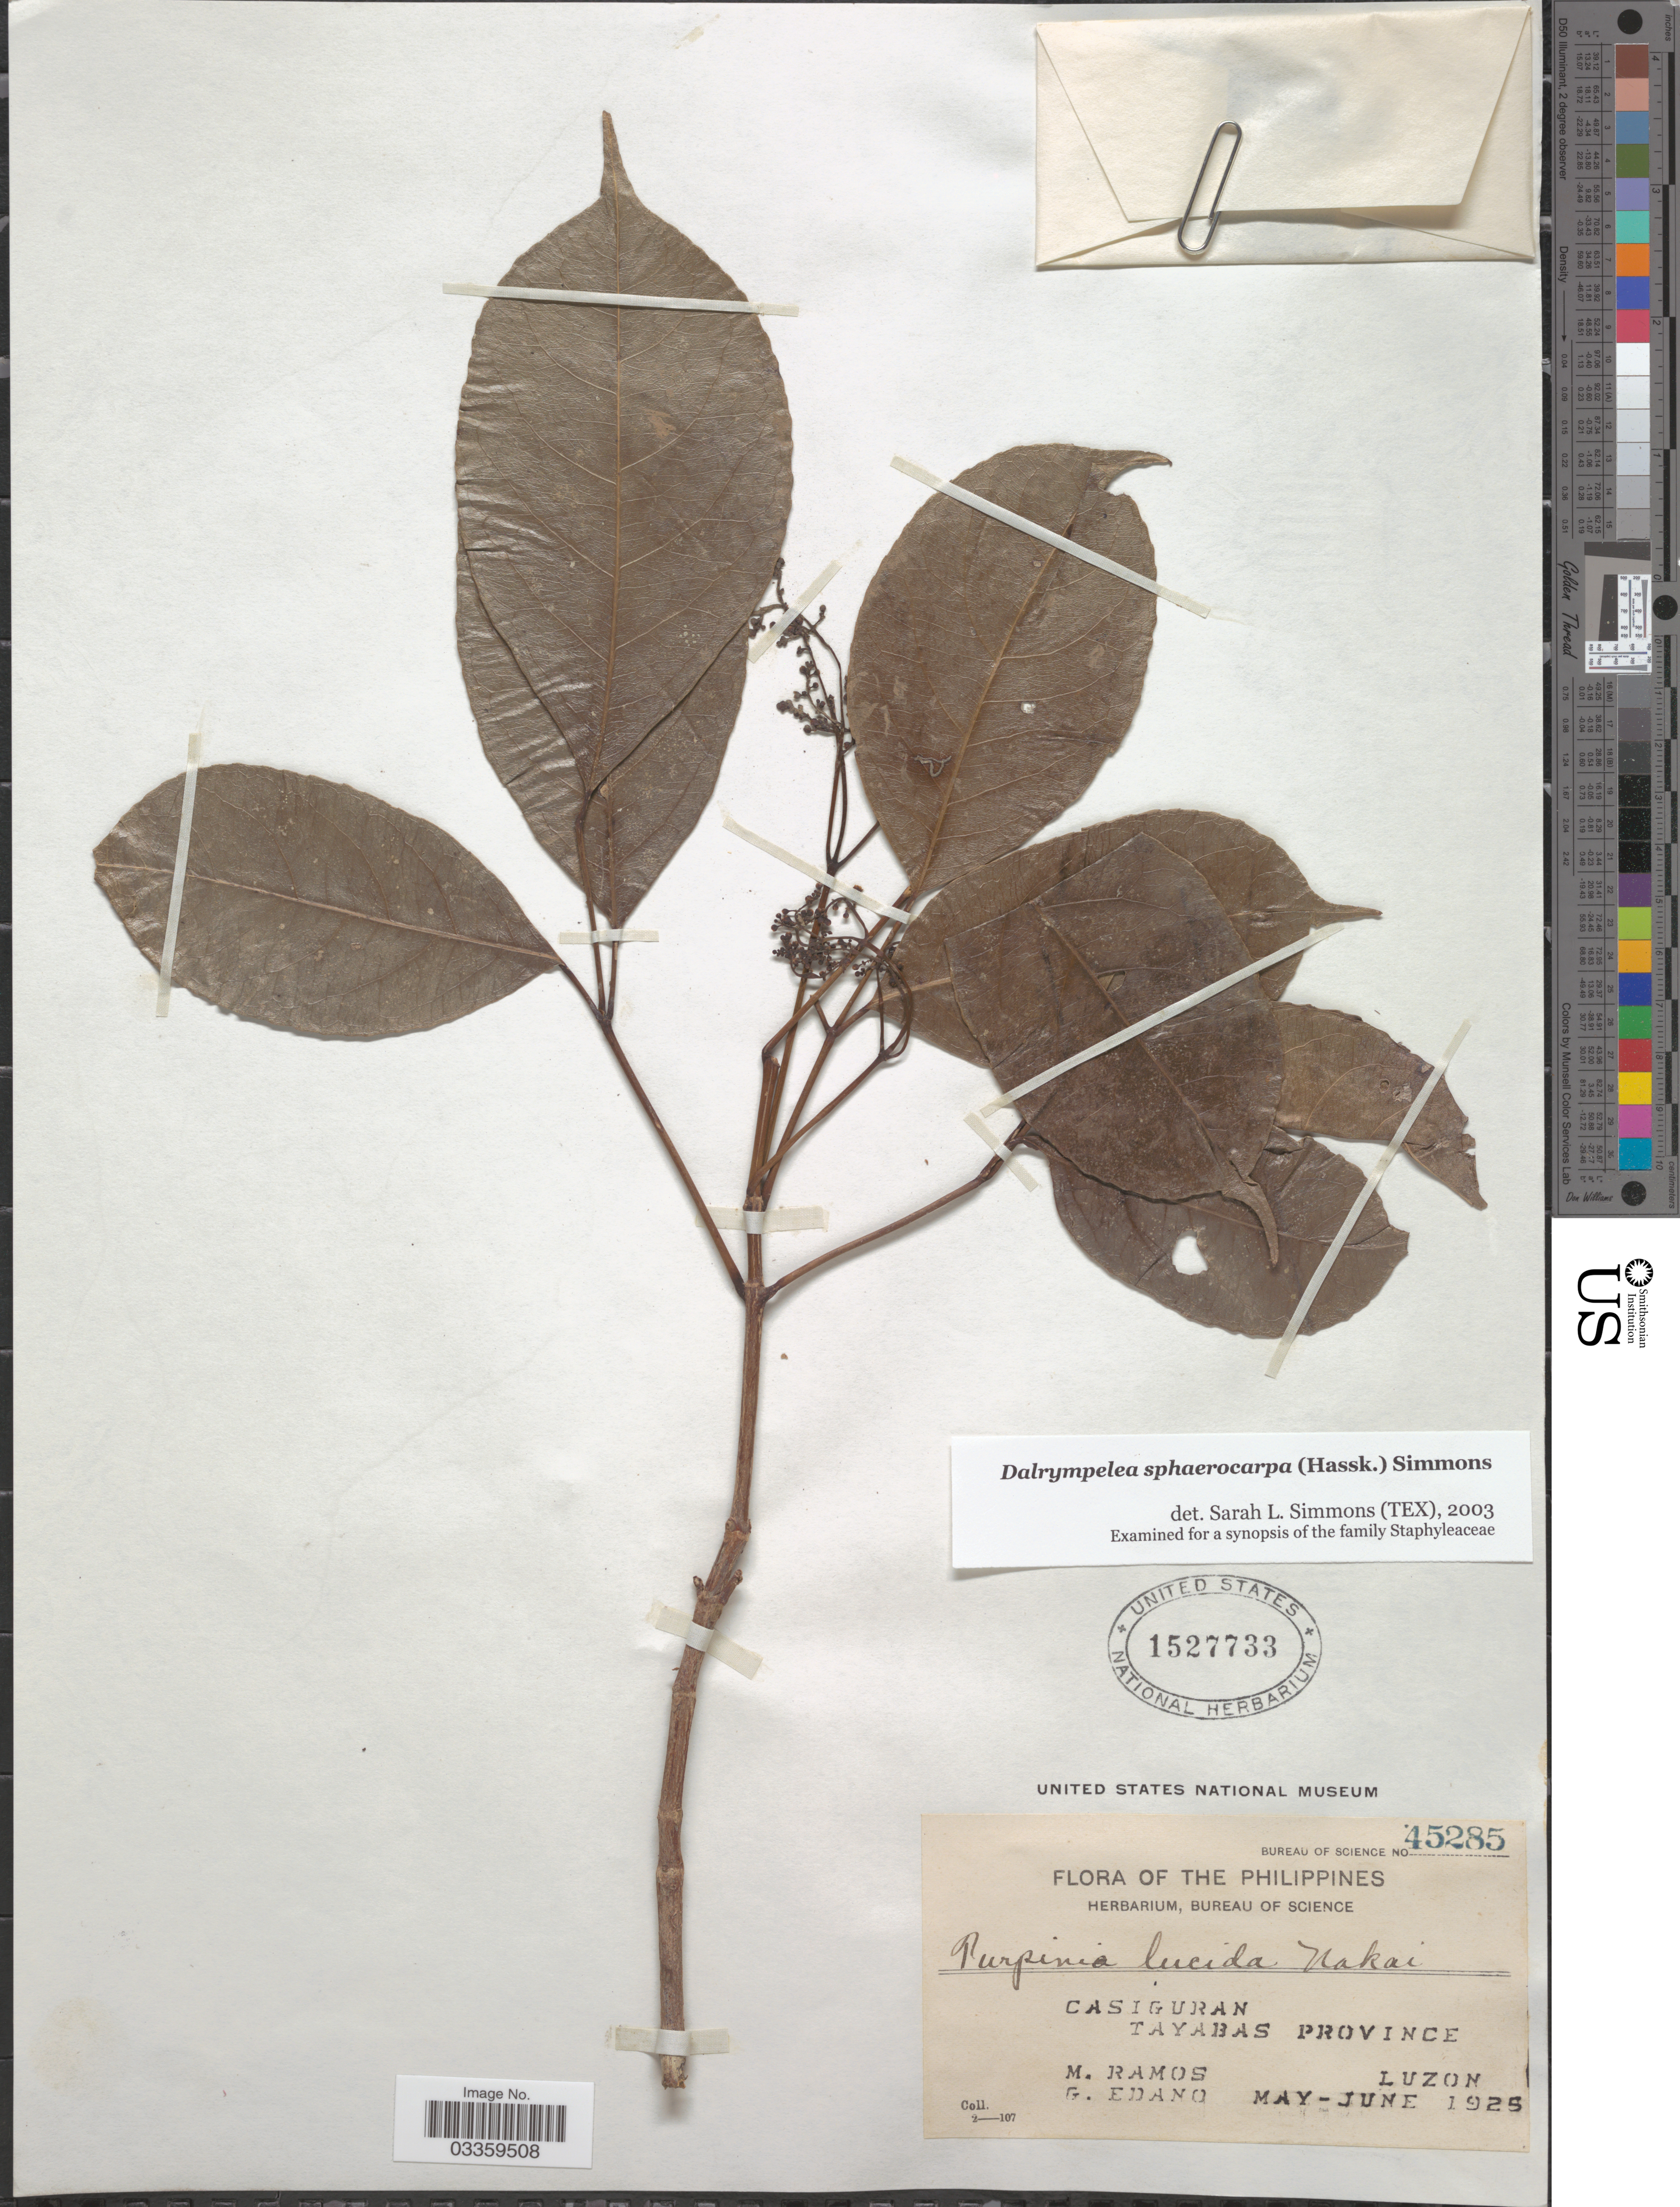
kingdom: Plantae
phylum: Tracheophyta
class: Magnoliopsida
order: Crossosomatales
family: Staphyleaceae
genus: Dalrympelea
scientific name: Dalrympelea sphaerocarpa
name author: (Hassk.) Nor-Ezzaw.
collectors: M. Ramos & G. Edaño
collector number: Bureau of Science 45285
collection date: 1925-05/1925-06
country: Philippines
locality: Casiguran. Tayabas Province. Luzon.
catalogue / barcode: US 1527733